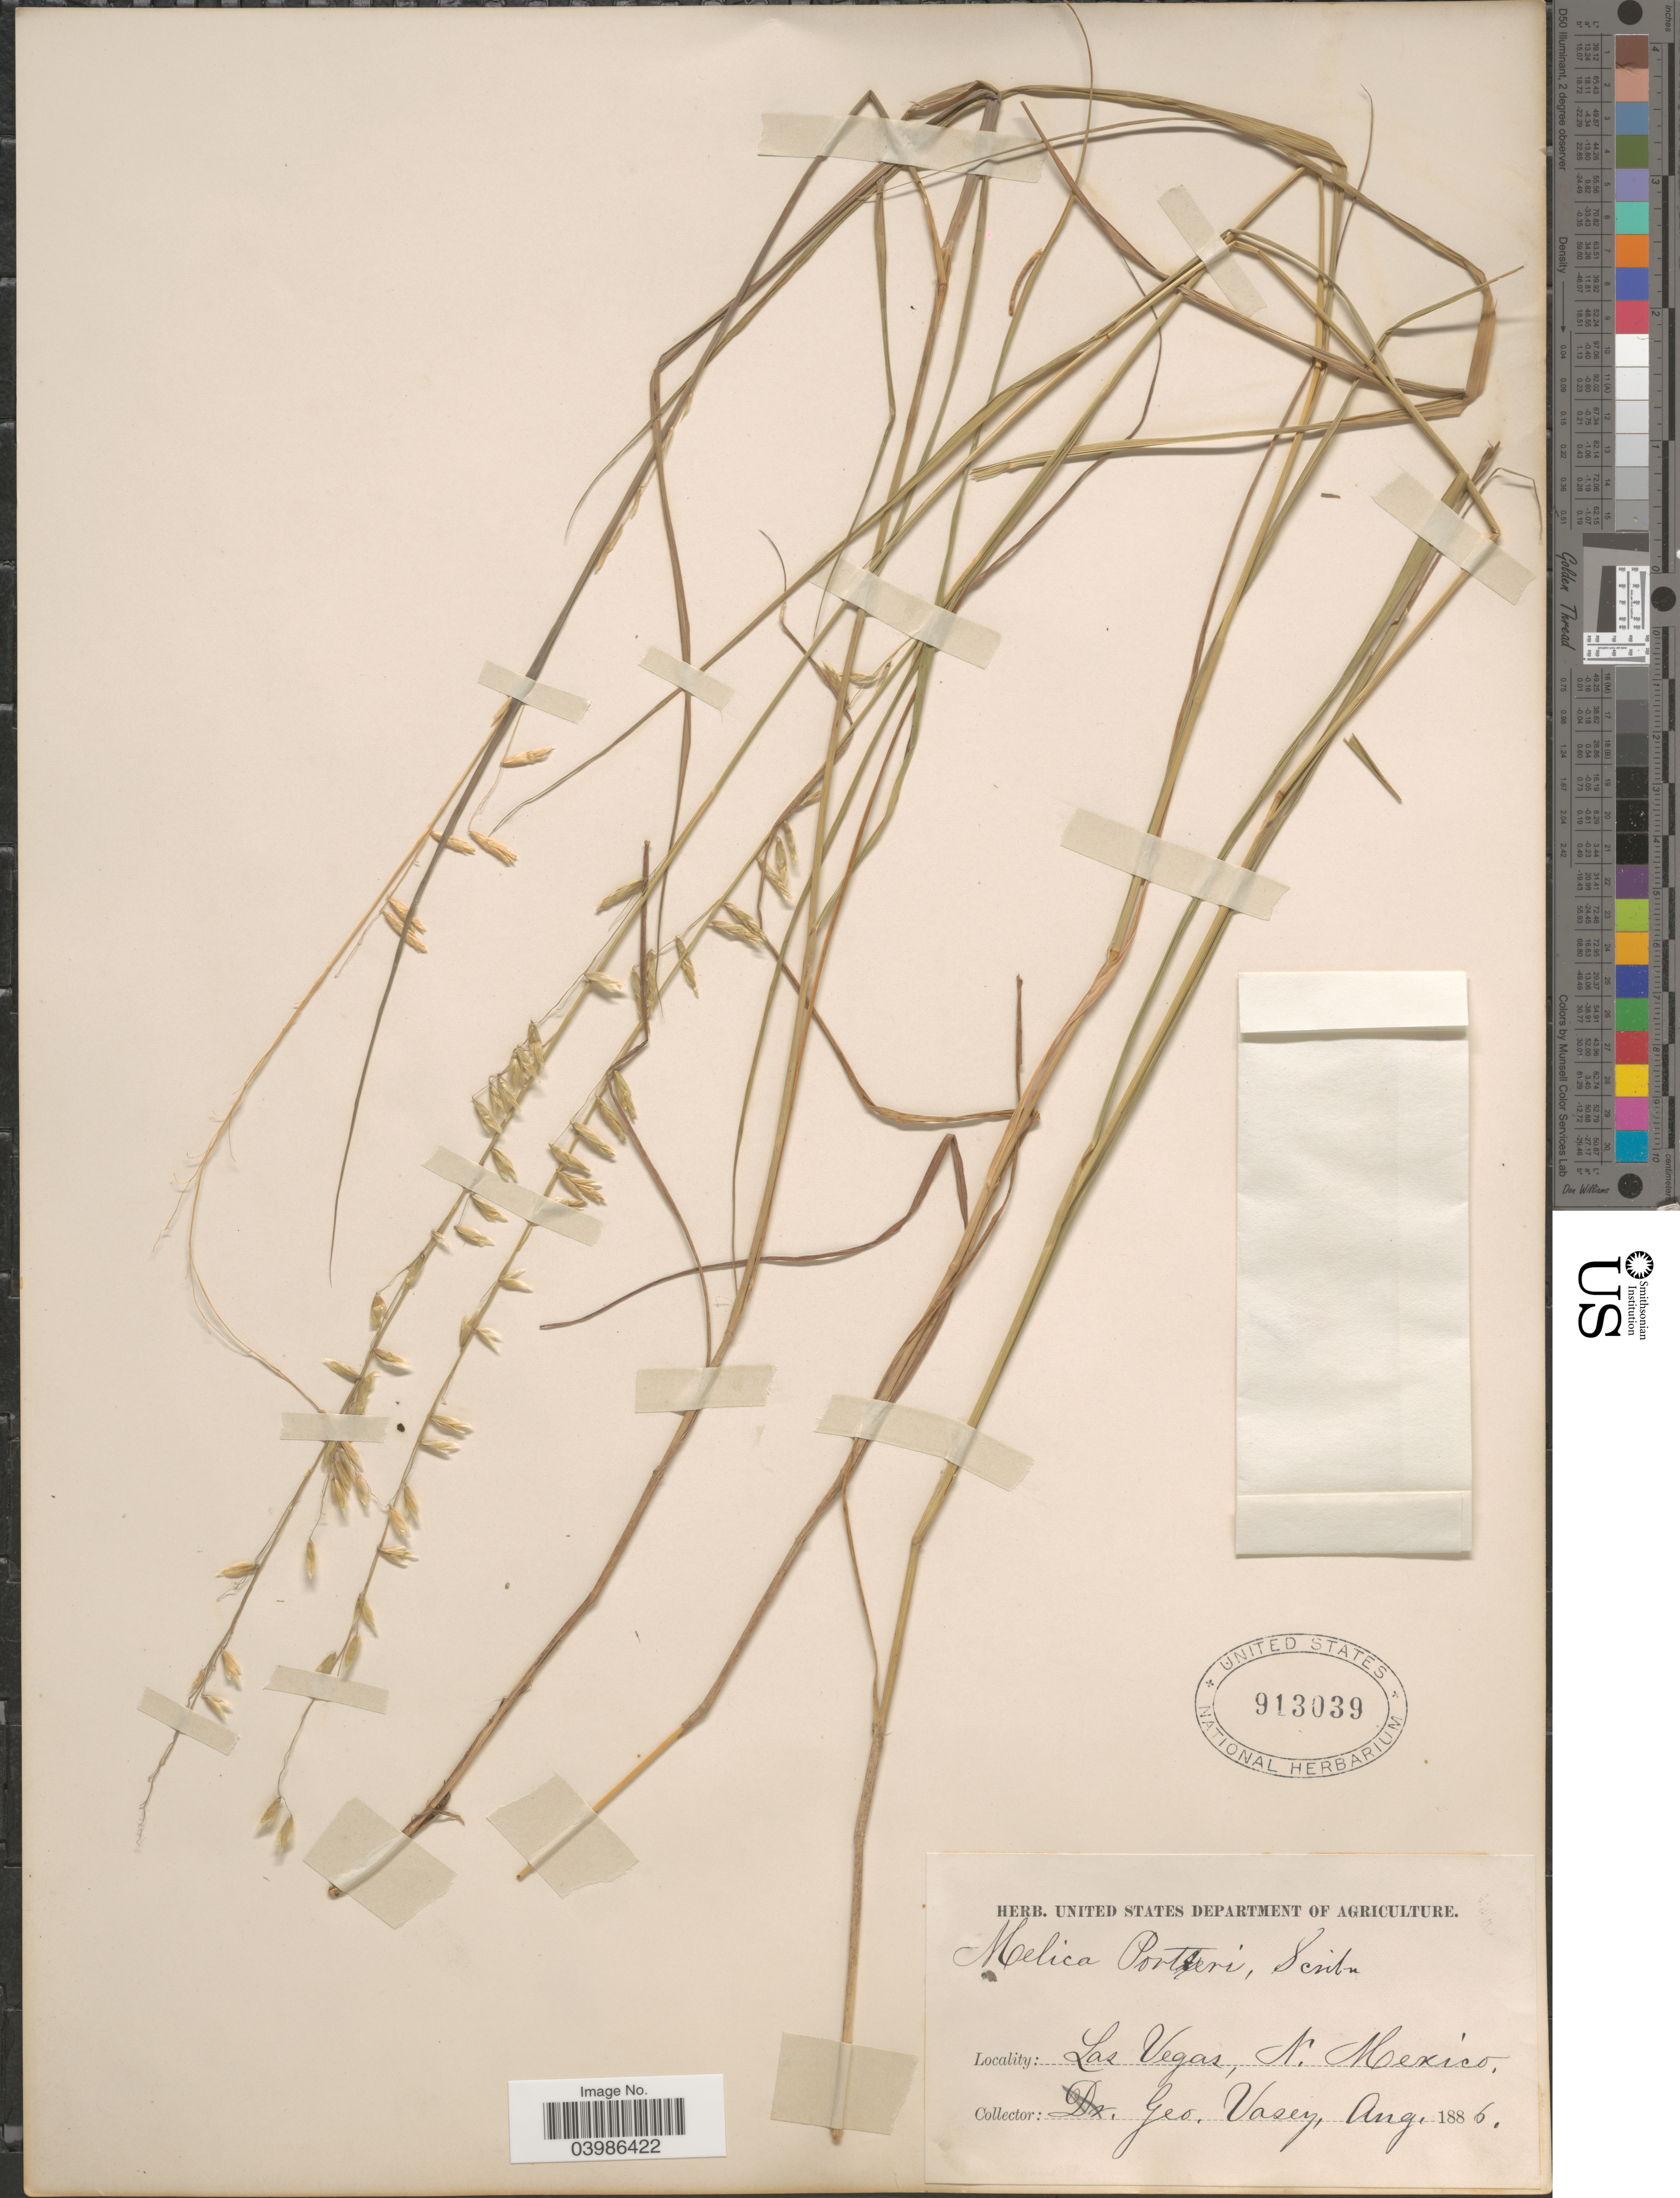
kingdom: Plantae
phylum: Tracheophyta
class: Liliopsida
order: Poales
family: Poaceae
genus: Melica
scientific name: Melica porteri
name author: Scribn.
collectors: G. R. Vasey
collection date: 1886-08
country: United States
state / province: New Mexico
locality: Las Vegas.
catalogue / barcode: US 913039